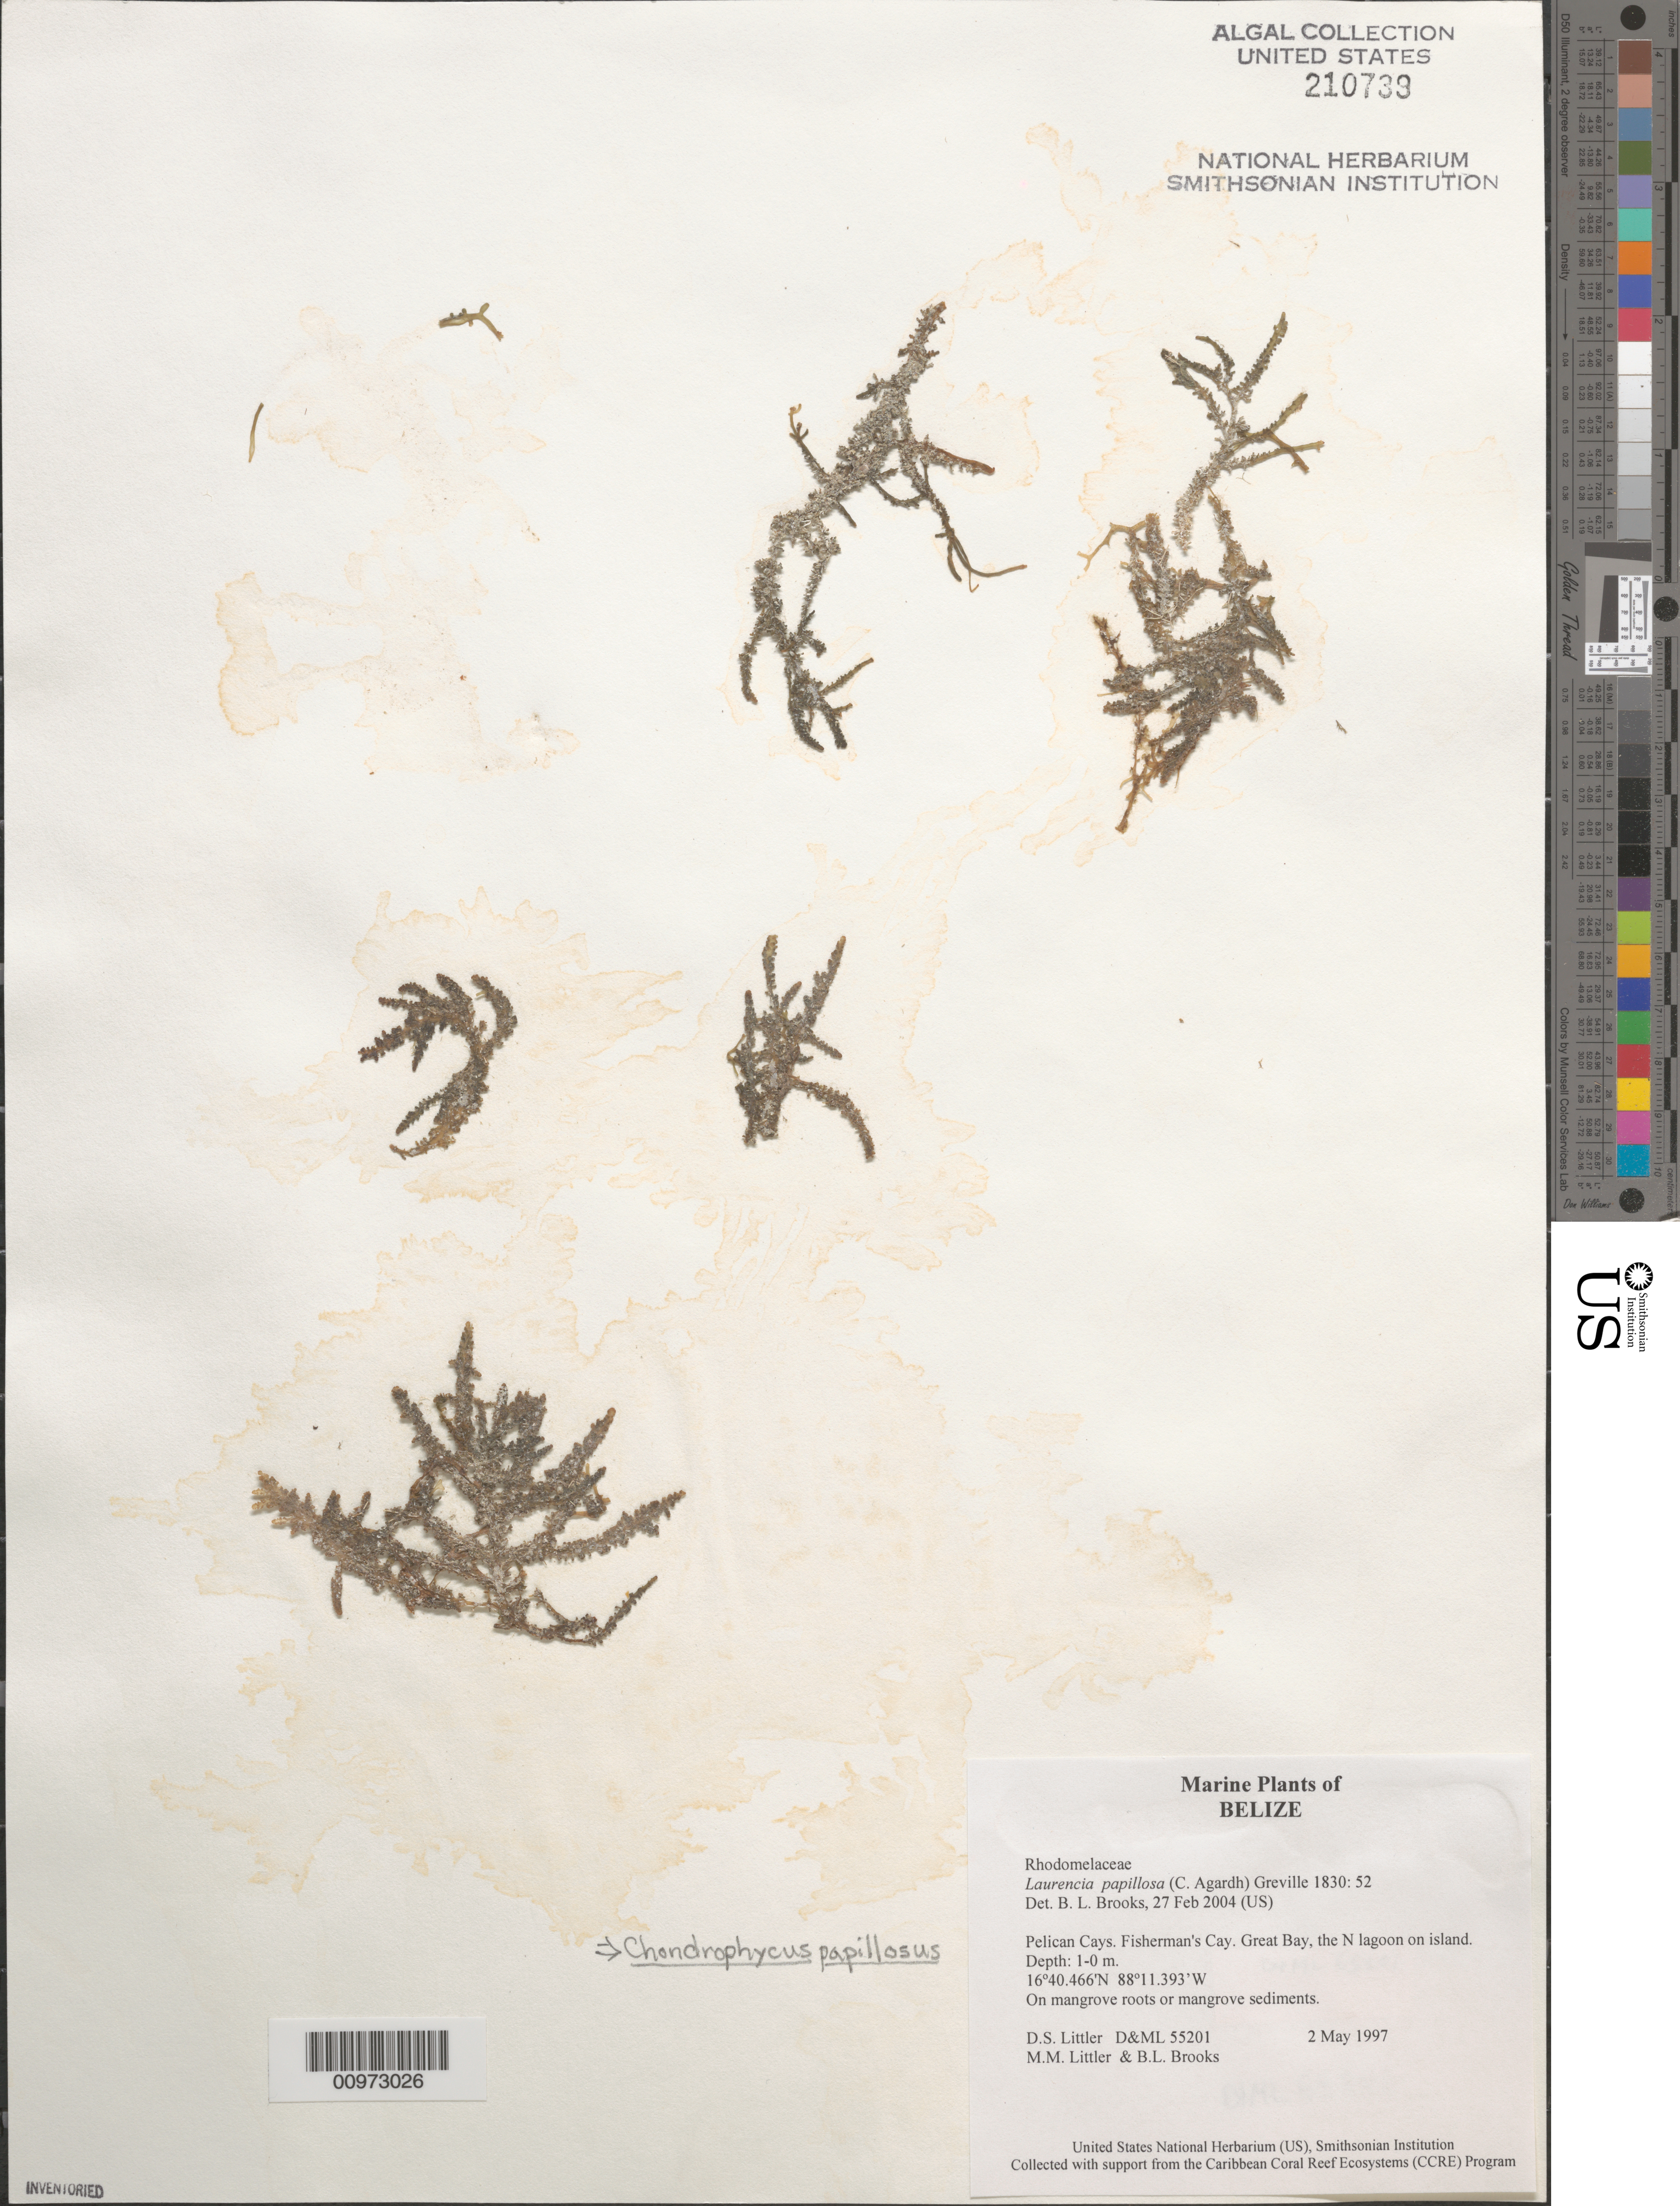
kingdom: Plantae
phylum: Rhodophyta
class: Florideophyceae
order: Ceramiales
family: Rhodomelaceae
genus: Palisada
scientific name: Palisada perforata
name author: (Bory) K.W. Nam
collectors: D. S. Littler, M. M. Littler & B. Brooks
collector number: D&ML 55201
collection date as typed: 02 May 1997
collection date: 1997-05-02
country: Belize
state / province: Stann Creek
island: Fisherman Cay [Fisherman's Cay]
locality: Great Bay (northern lagoon)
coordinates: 16 40.466' N, 88 11.393' W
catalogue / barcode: US 210739